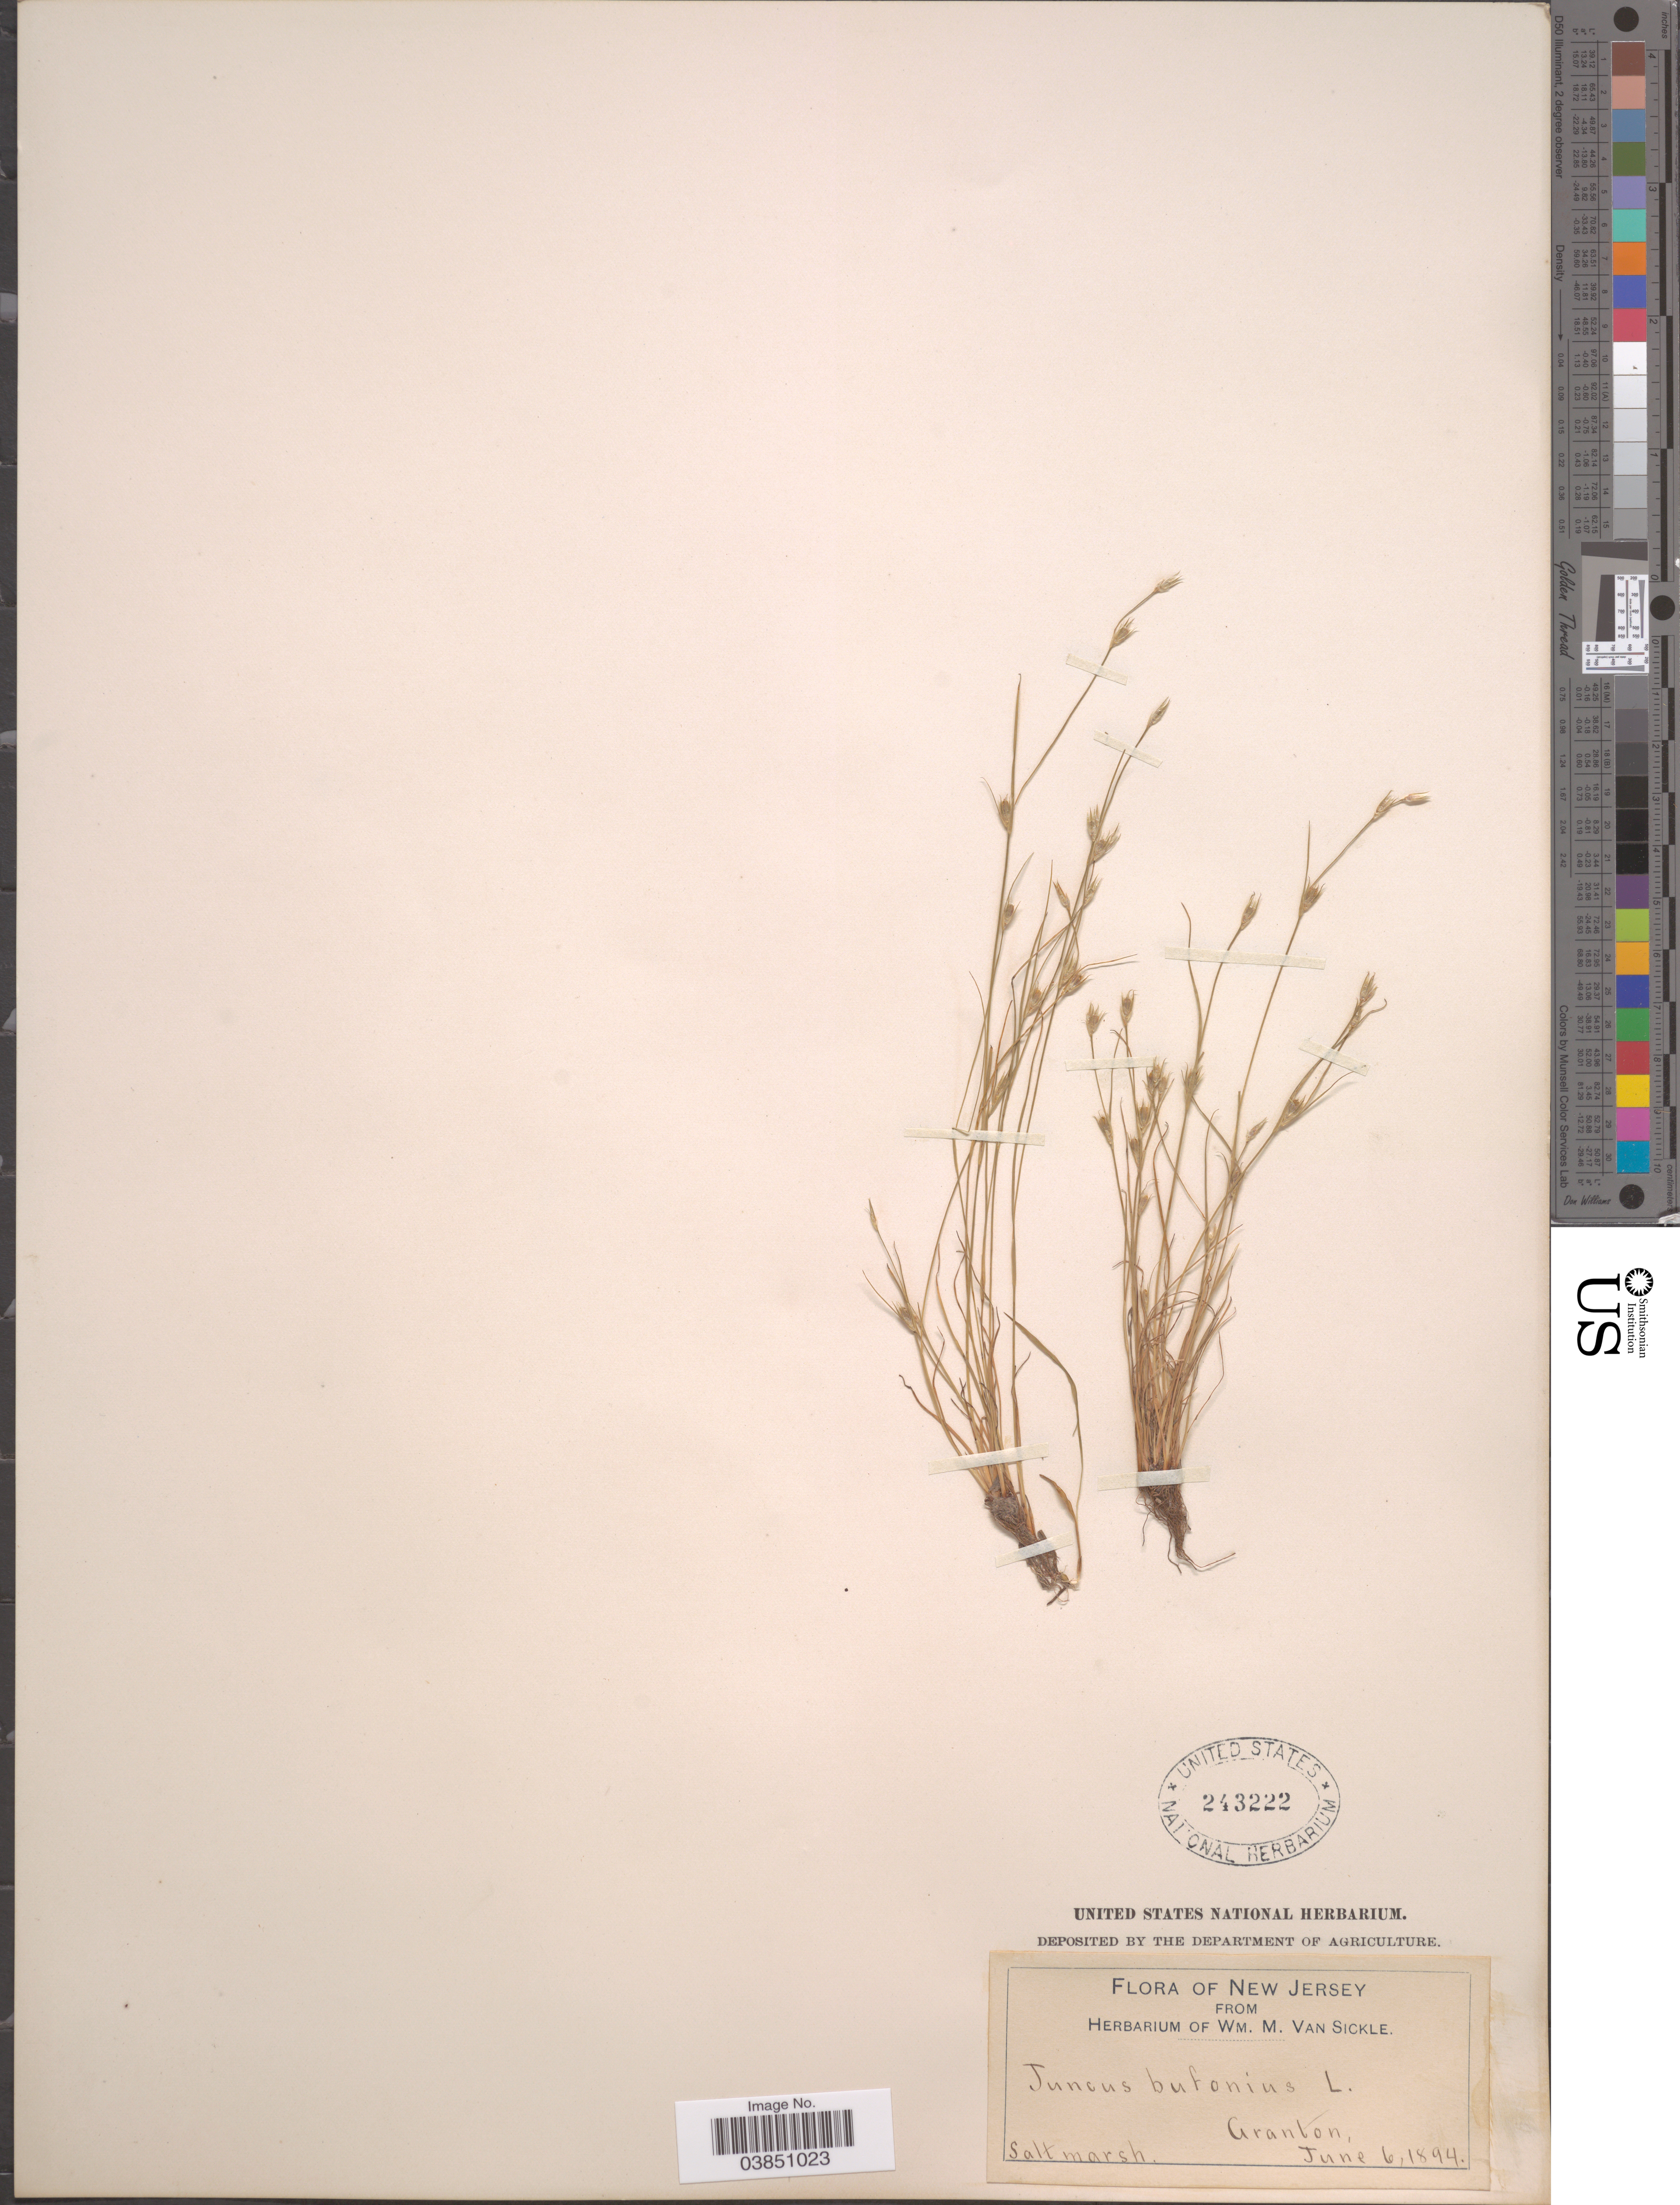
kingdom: Plantae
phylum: Tracheophyta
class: Liliopsida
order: Poales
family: Juncaceae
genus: Juncus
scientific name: Juncus bufonius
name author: L.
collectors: ex herb. Wm. M. Van Sickle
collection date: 1894-06-06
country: United States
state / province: New Jersey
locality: Granton.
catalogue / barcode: US 243222